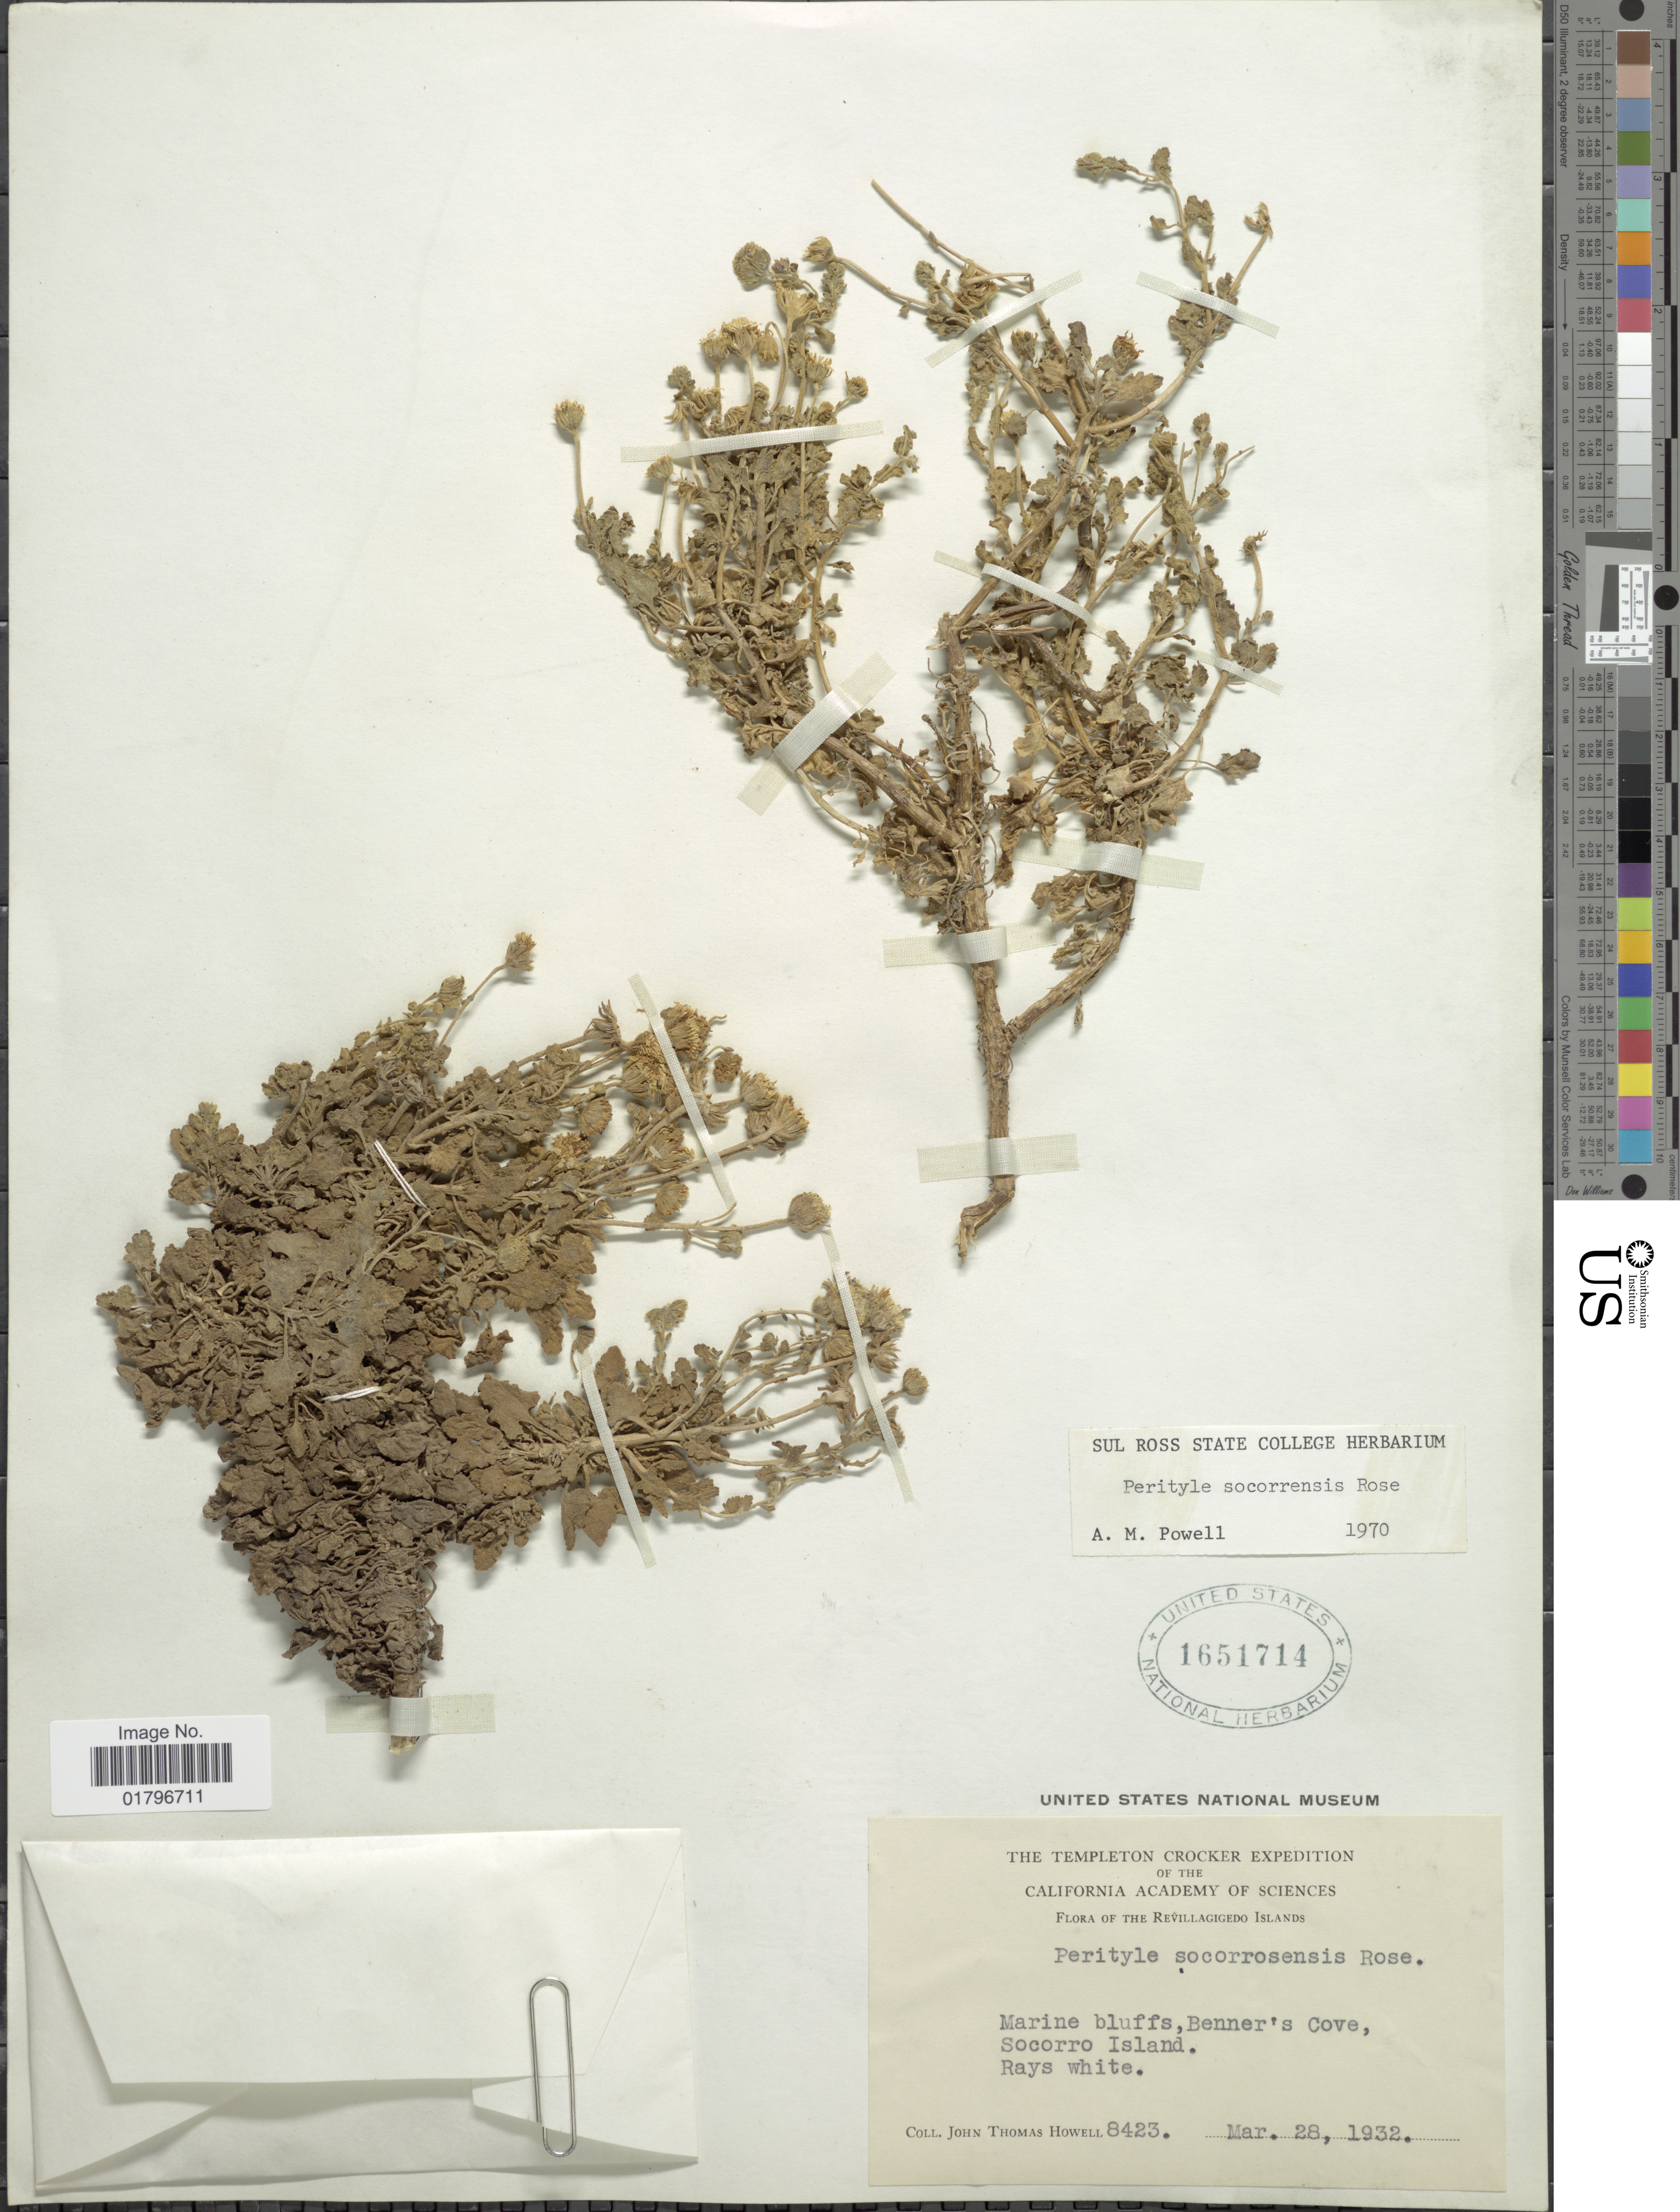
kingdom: Plantae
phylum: Tracheophyta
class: Magnoliopsida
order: Asterales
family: Asteraceae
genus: Perityle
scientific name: Perityle socorrosensis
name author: Rose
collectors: J. T. Howell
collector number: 8423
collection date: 1932-03-28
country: Mexico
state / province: Colima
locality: Revillagigedo Islands. Marine bluffs, Benner's Cove, Socorro Island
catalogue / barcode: US 1651714